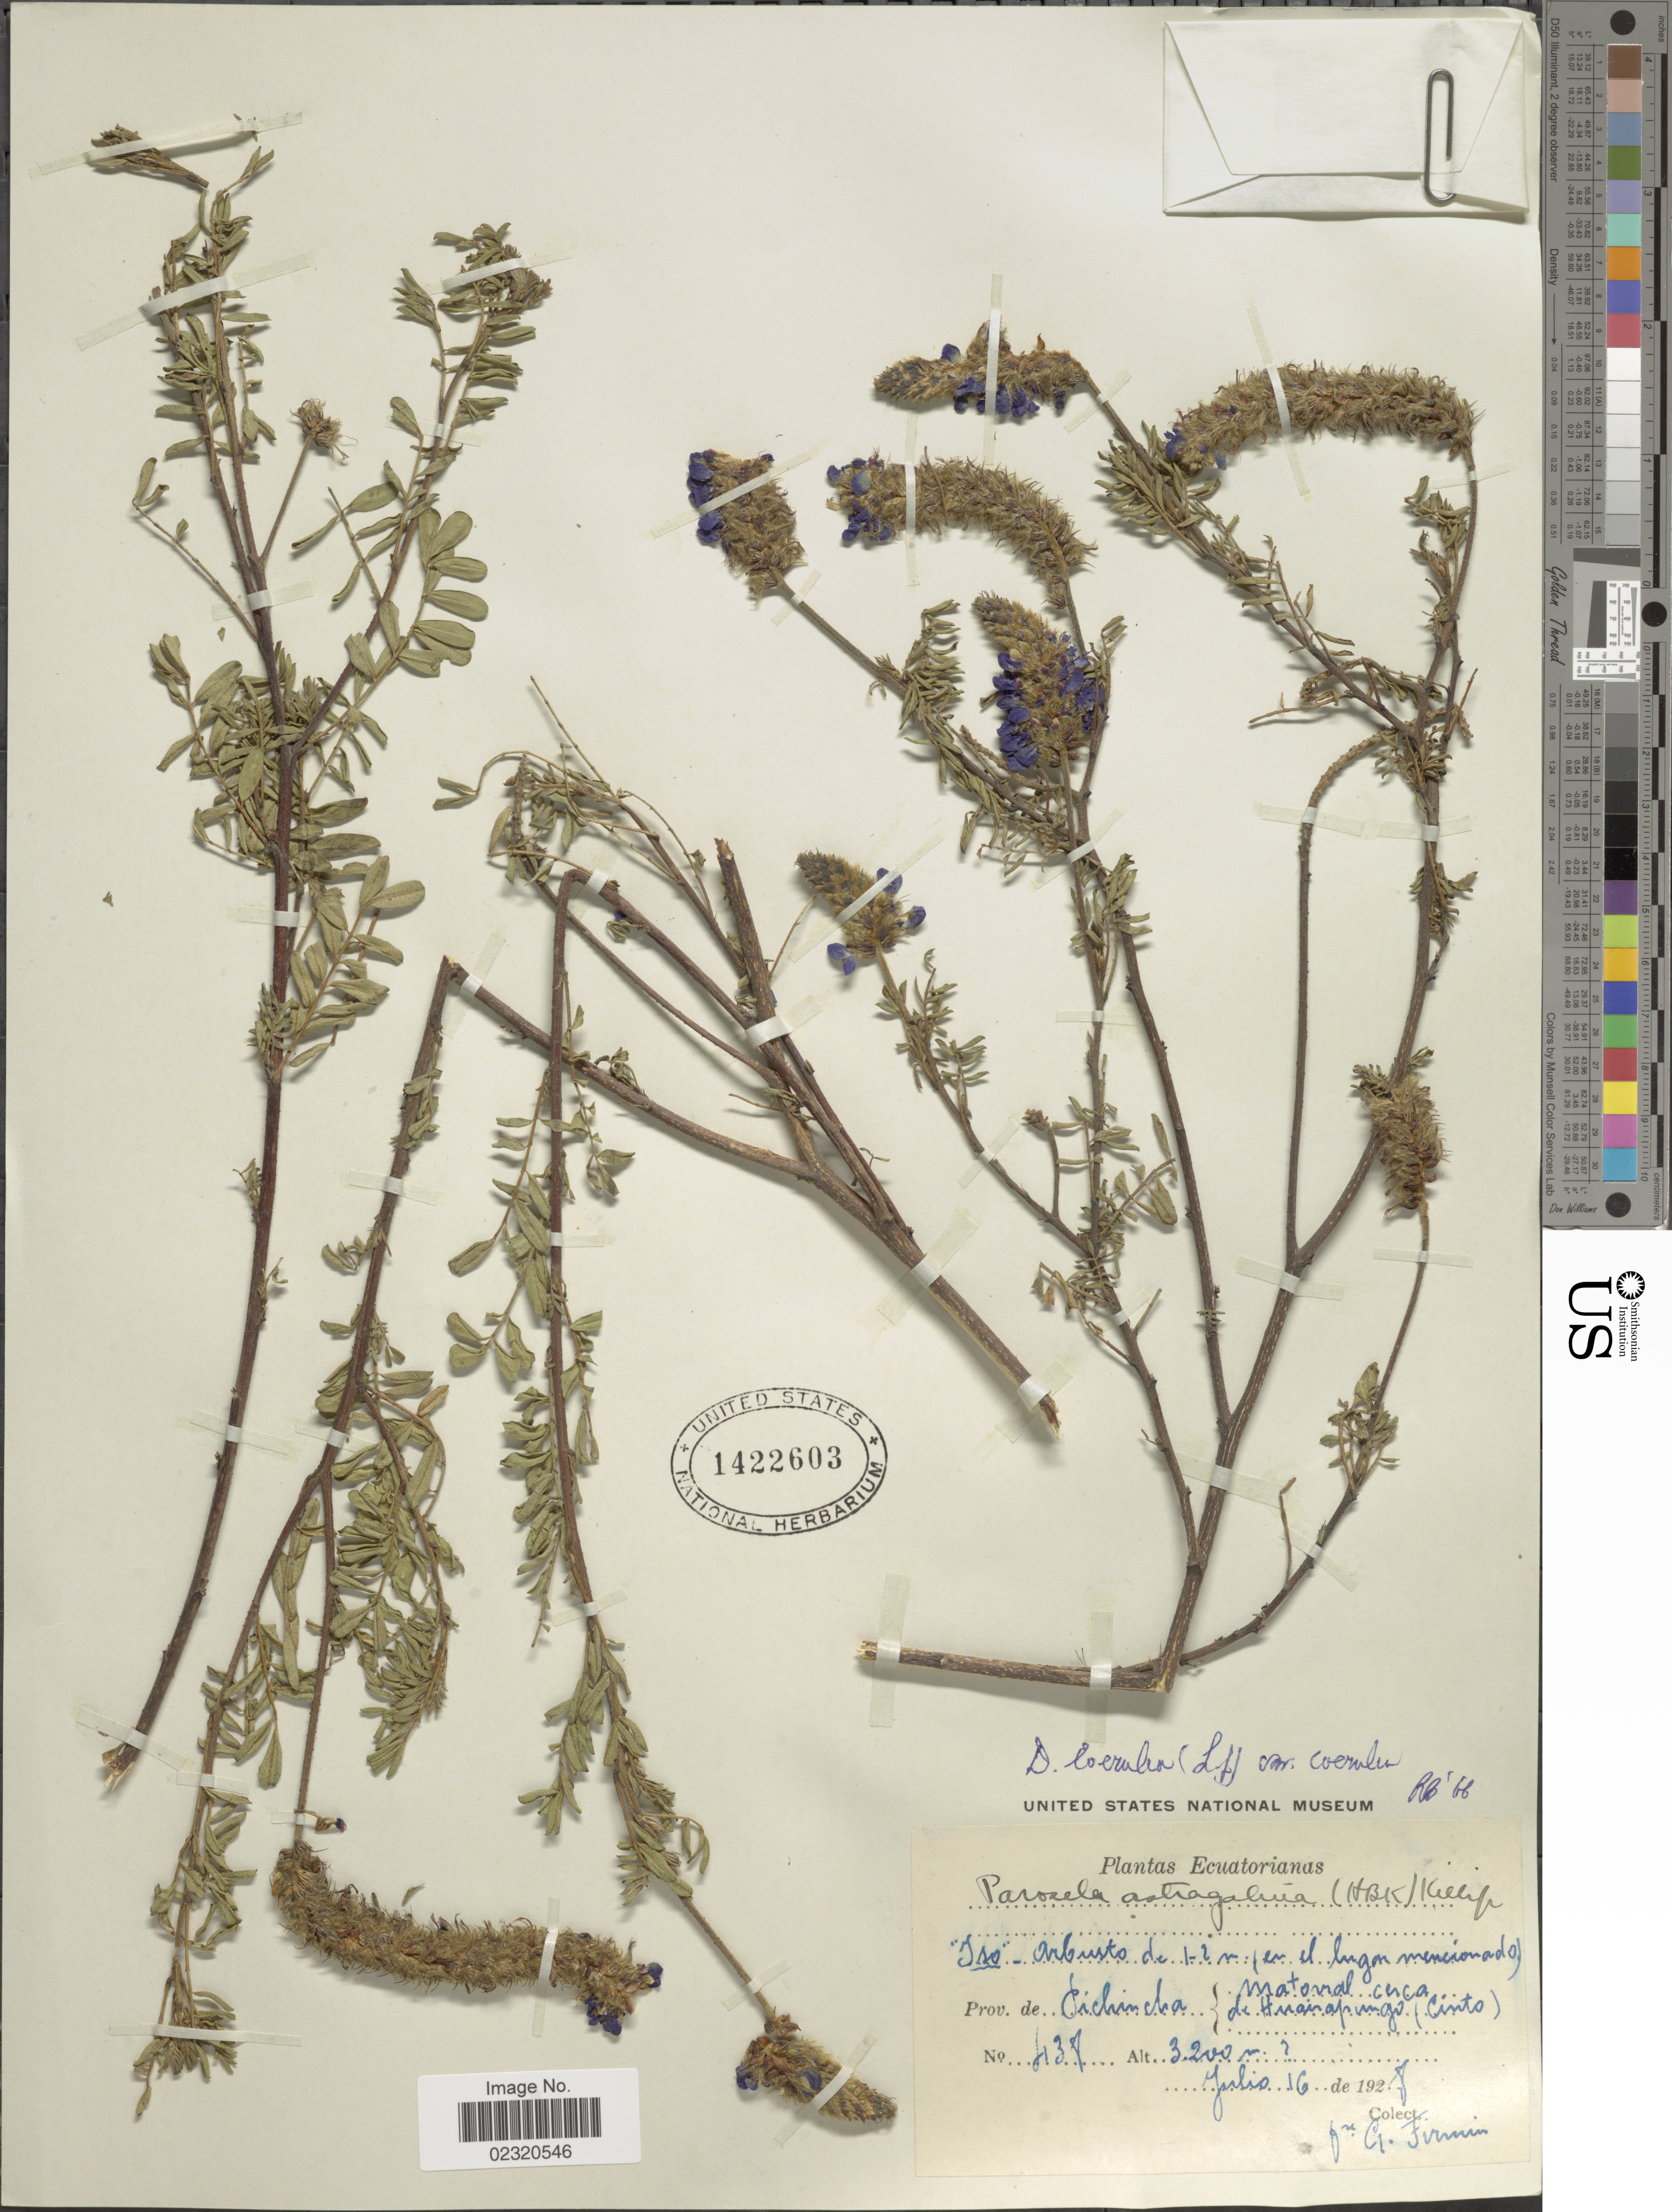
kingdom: Plantae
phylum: Tracheophyta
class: Magnoliopsida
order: Fabales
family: Fabaceae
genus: Dalea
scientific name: Dalea coerulea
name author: (L. f.) Schinz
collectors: F. Firmin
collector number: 438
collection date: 1928-07-16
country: Ecuador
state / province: Pichincha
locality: Matorral cerca de Huairapungo (Cinto)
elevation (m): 3200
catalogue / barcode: US 1422603